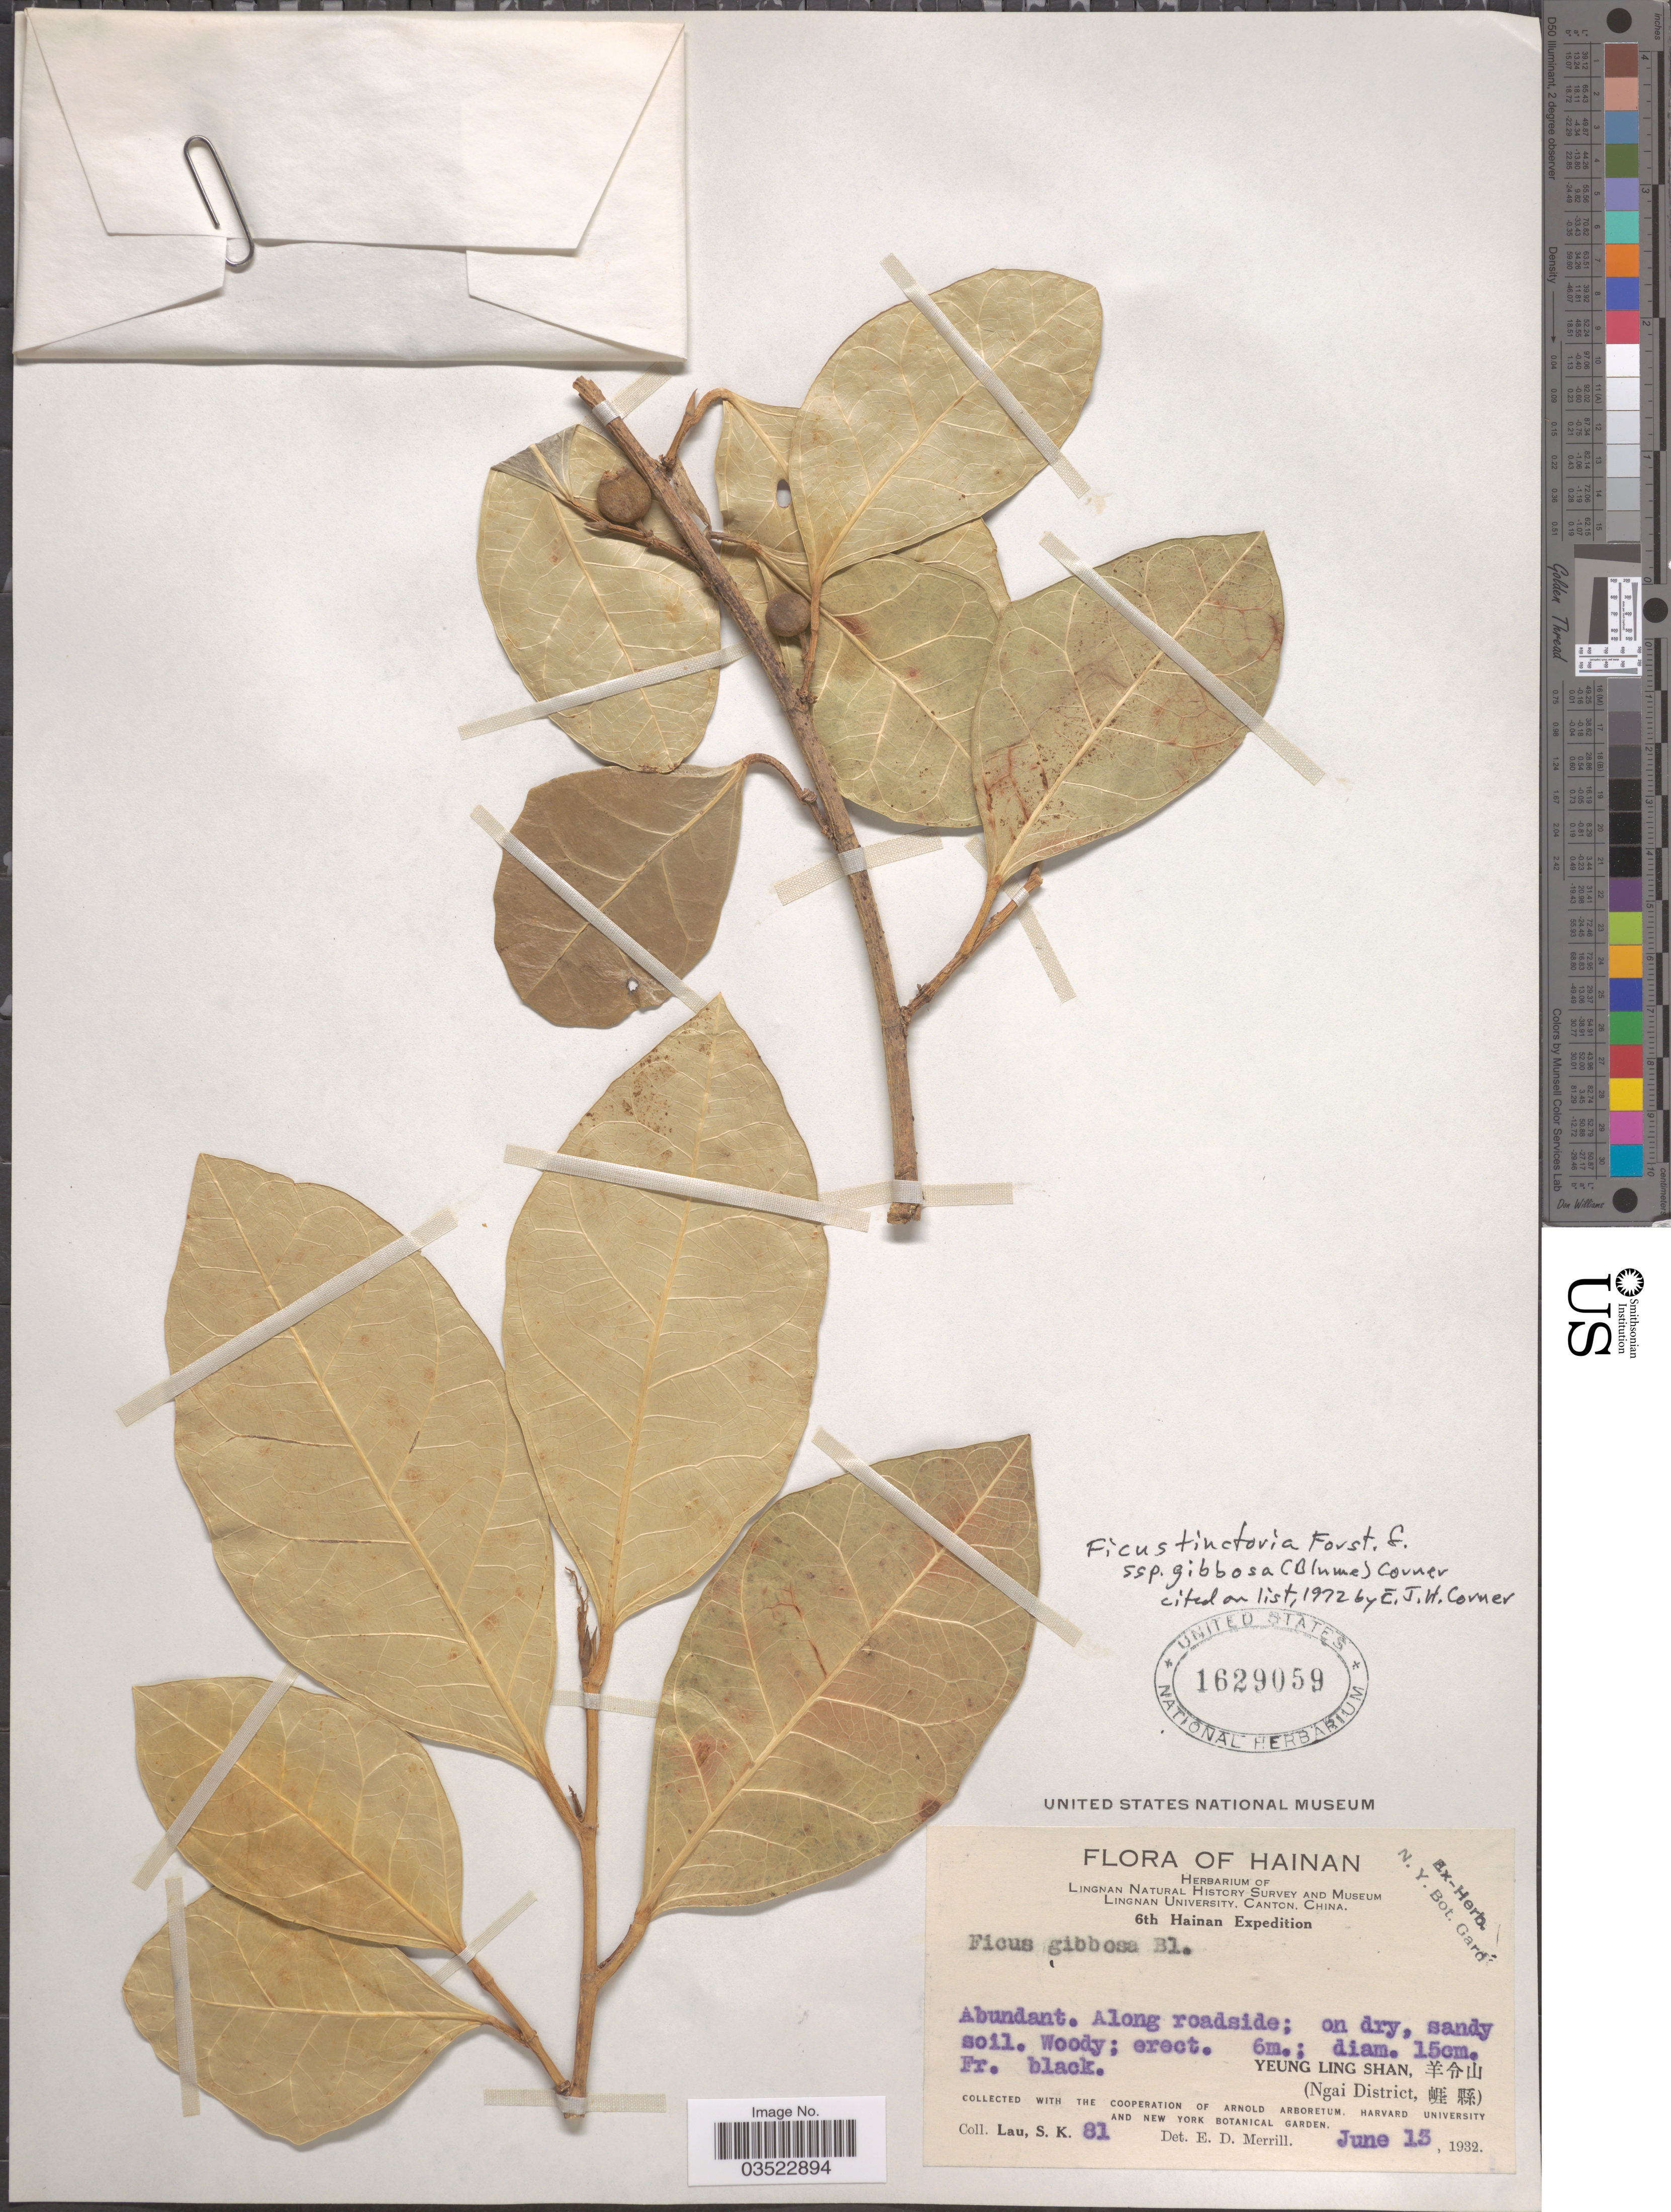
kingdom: Plantae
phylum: Tracheophyta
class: Magnoliopsida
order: Rosales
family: Moraceae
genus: Ficus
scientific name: Ficus tinctoria subsp. gibbosa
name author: (Blume) Corner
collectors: S. K. Lau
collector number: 81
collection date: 1932-06-13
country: China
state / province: Hainan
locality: Lingnan Natural History Survey and Museum Lingnan UniversityCanton, China. 6th Hainan Expedition. Yeung Ling Shan. (Ngai District).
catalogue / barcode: US 1629059